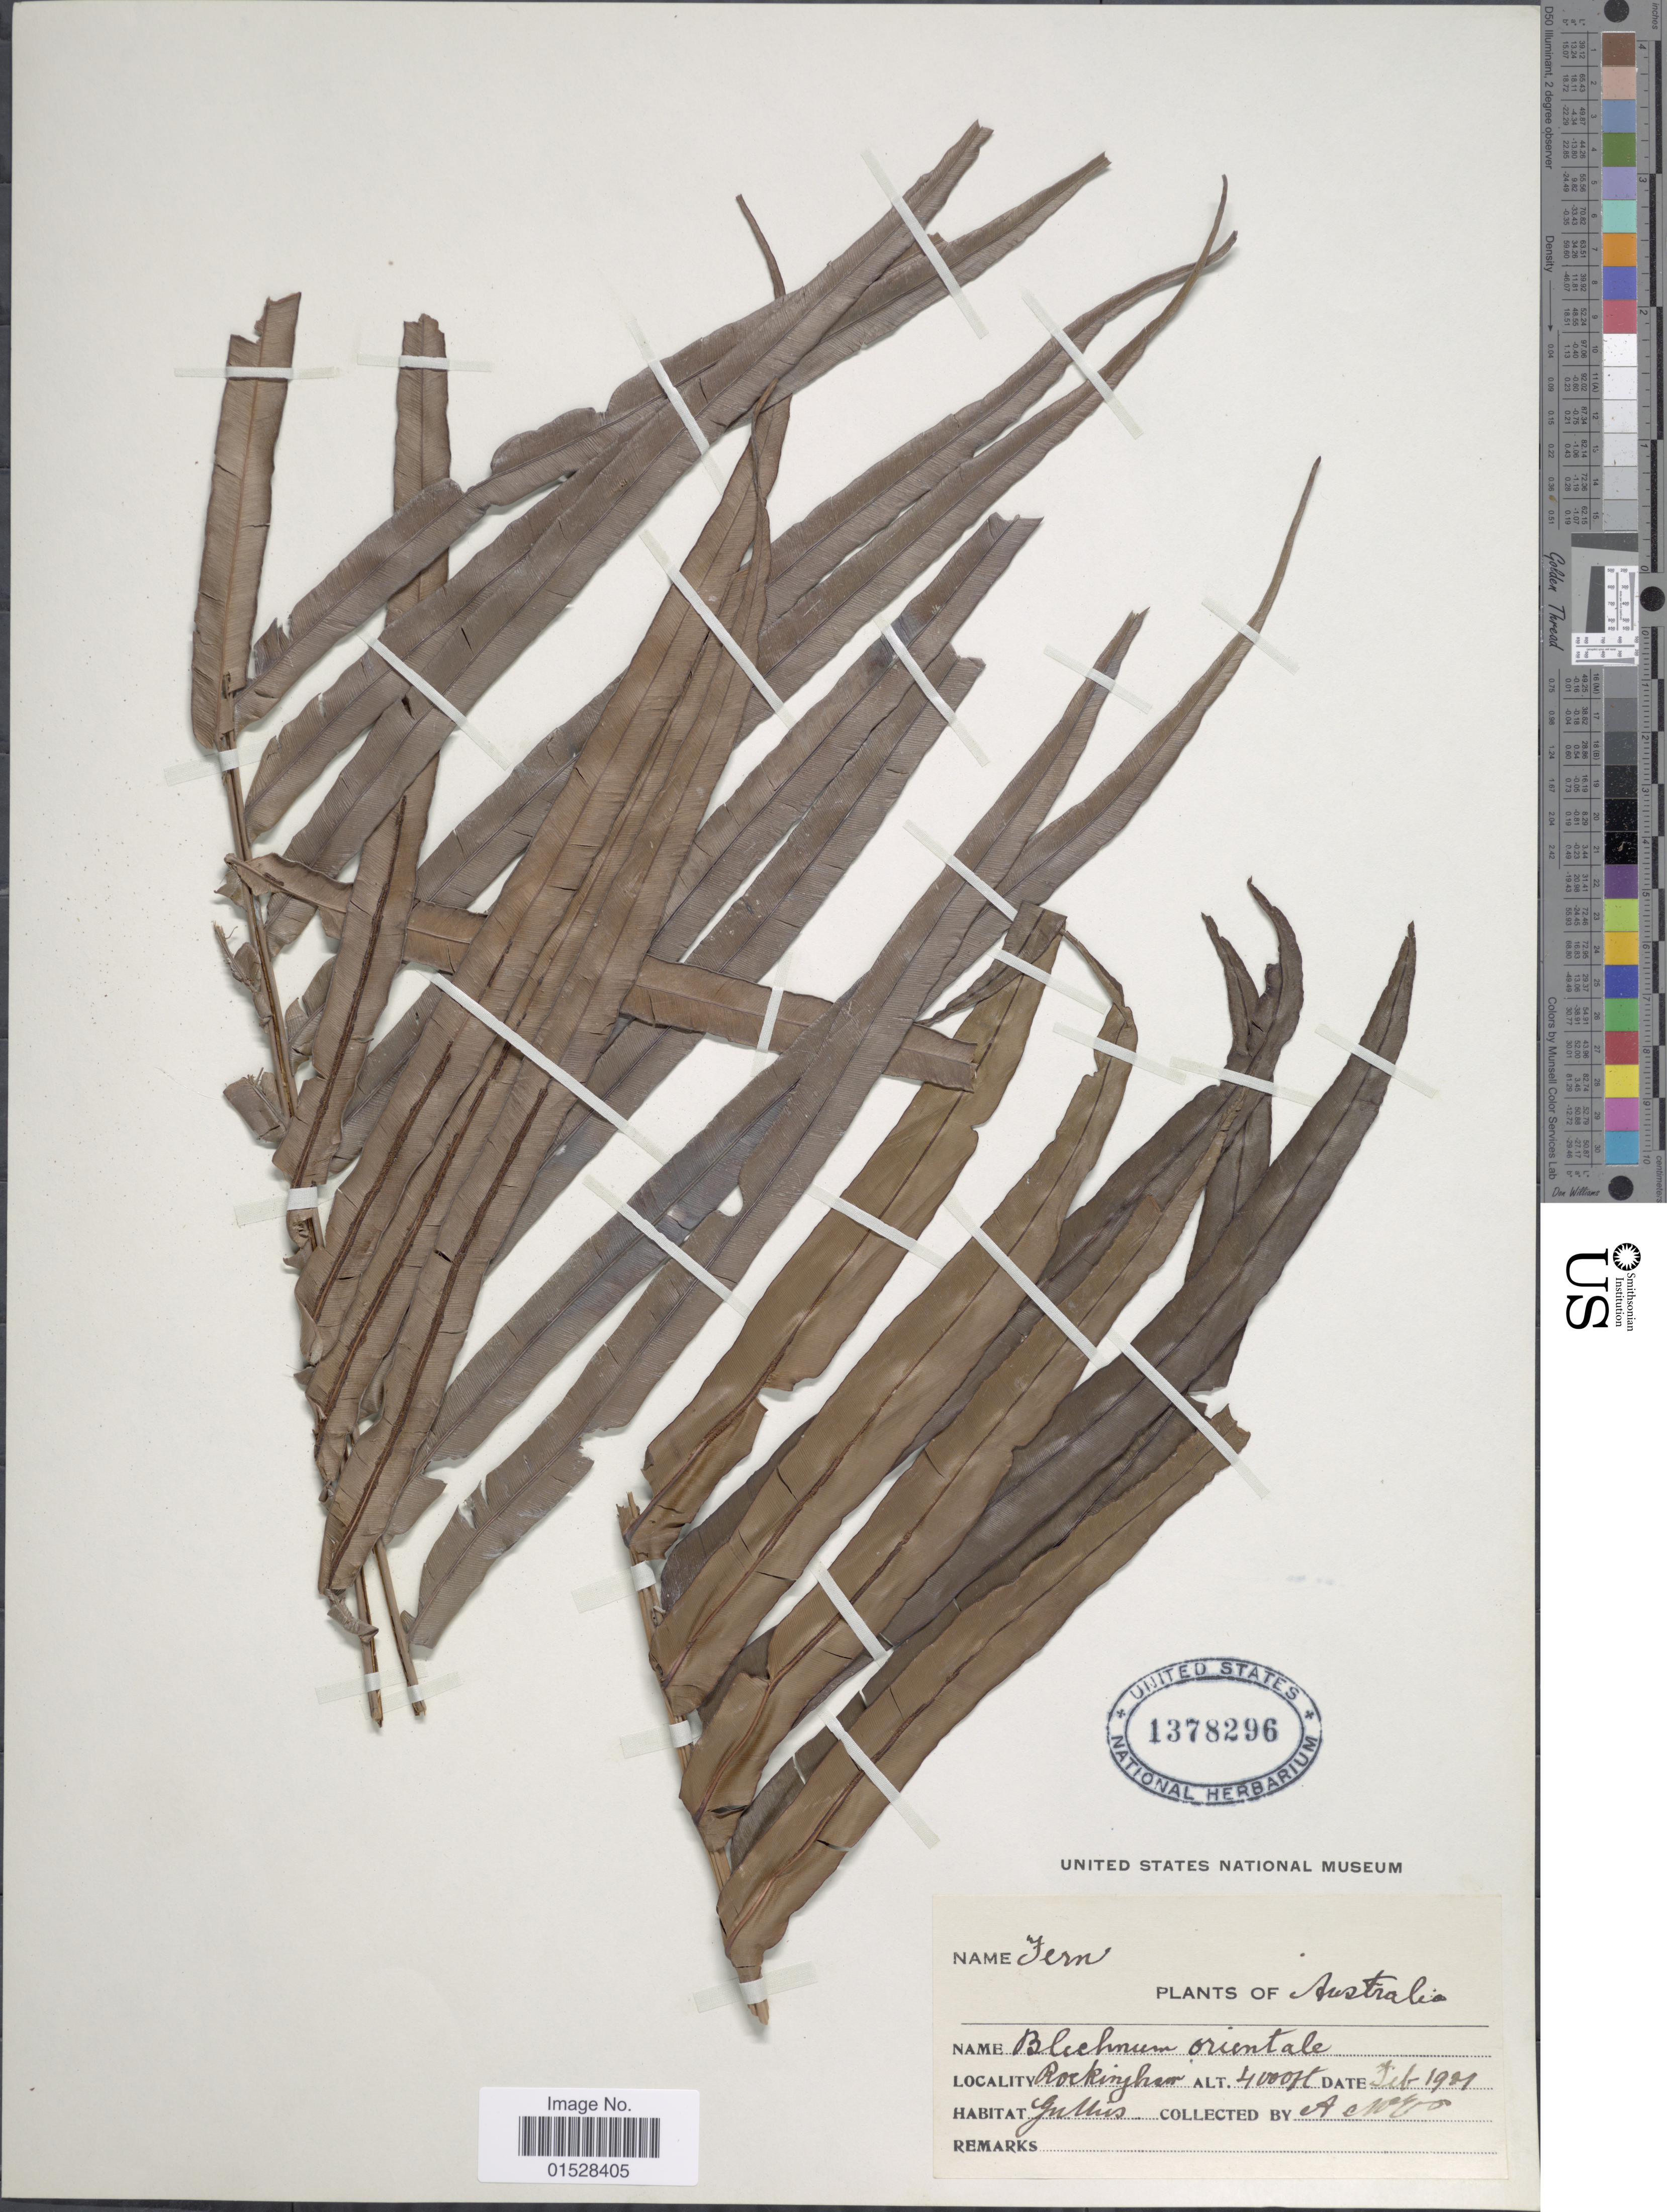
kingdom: Plantae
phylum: Tracheophyta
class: Polypodiopsida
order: Polypodiales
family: Blechnaceae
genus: Blechnum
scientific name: Blechnum orientale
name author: L.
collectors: A. MacCaskill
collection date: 1921-02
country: Australia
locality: Rockingham.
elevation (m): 1219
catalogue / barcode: US 1378296